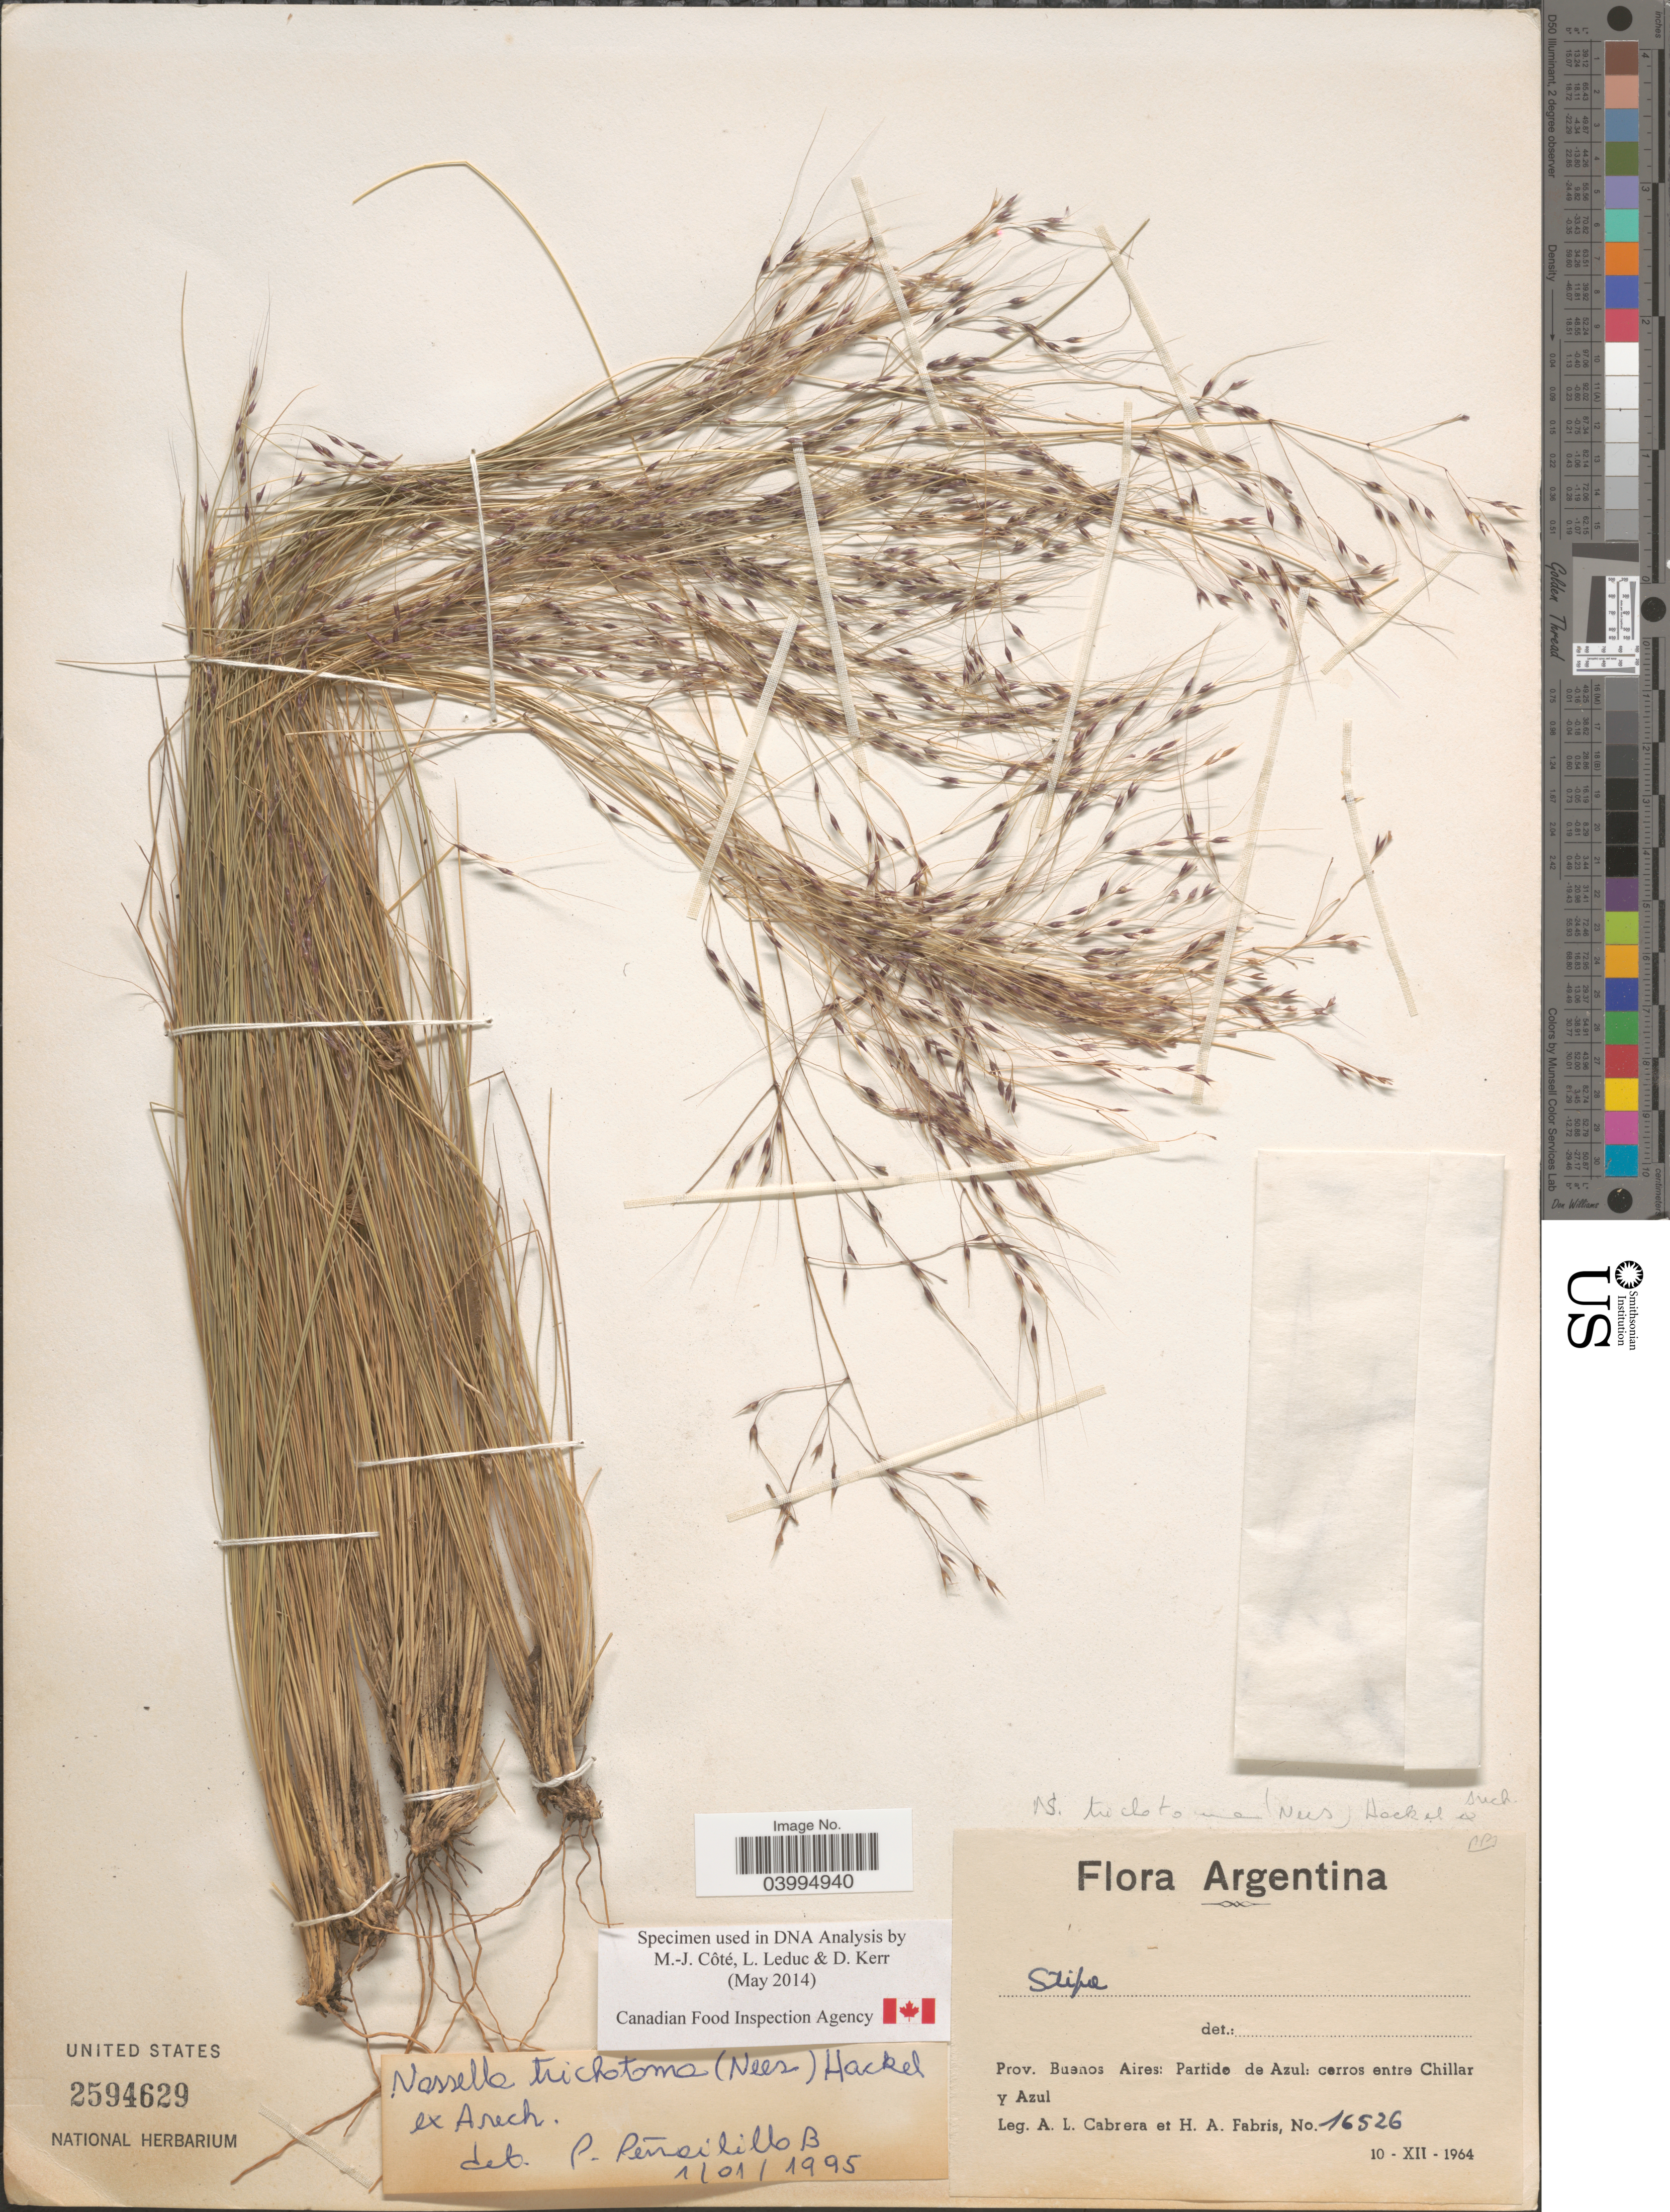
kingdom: Plantae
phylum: Tracheophyta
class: Liliopsida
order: Poales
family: Poaceae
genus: Nassella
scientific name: Nassella trichotoma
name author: (Ness) Hack. ex Arechav.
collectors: A. L. Cabrera & H. A. Fabris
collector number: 16526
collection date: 1964-12-10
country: Argentina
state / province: Buenos Aires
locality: Partido de Azul: cerros entre Chillar y Azul.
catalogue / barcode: US 2594629